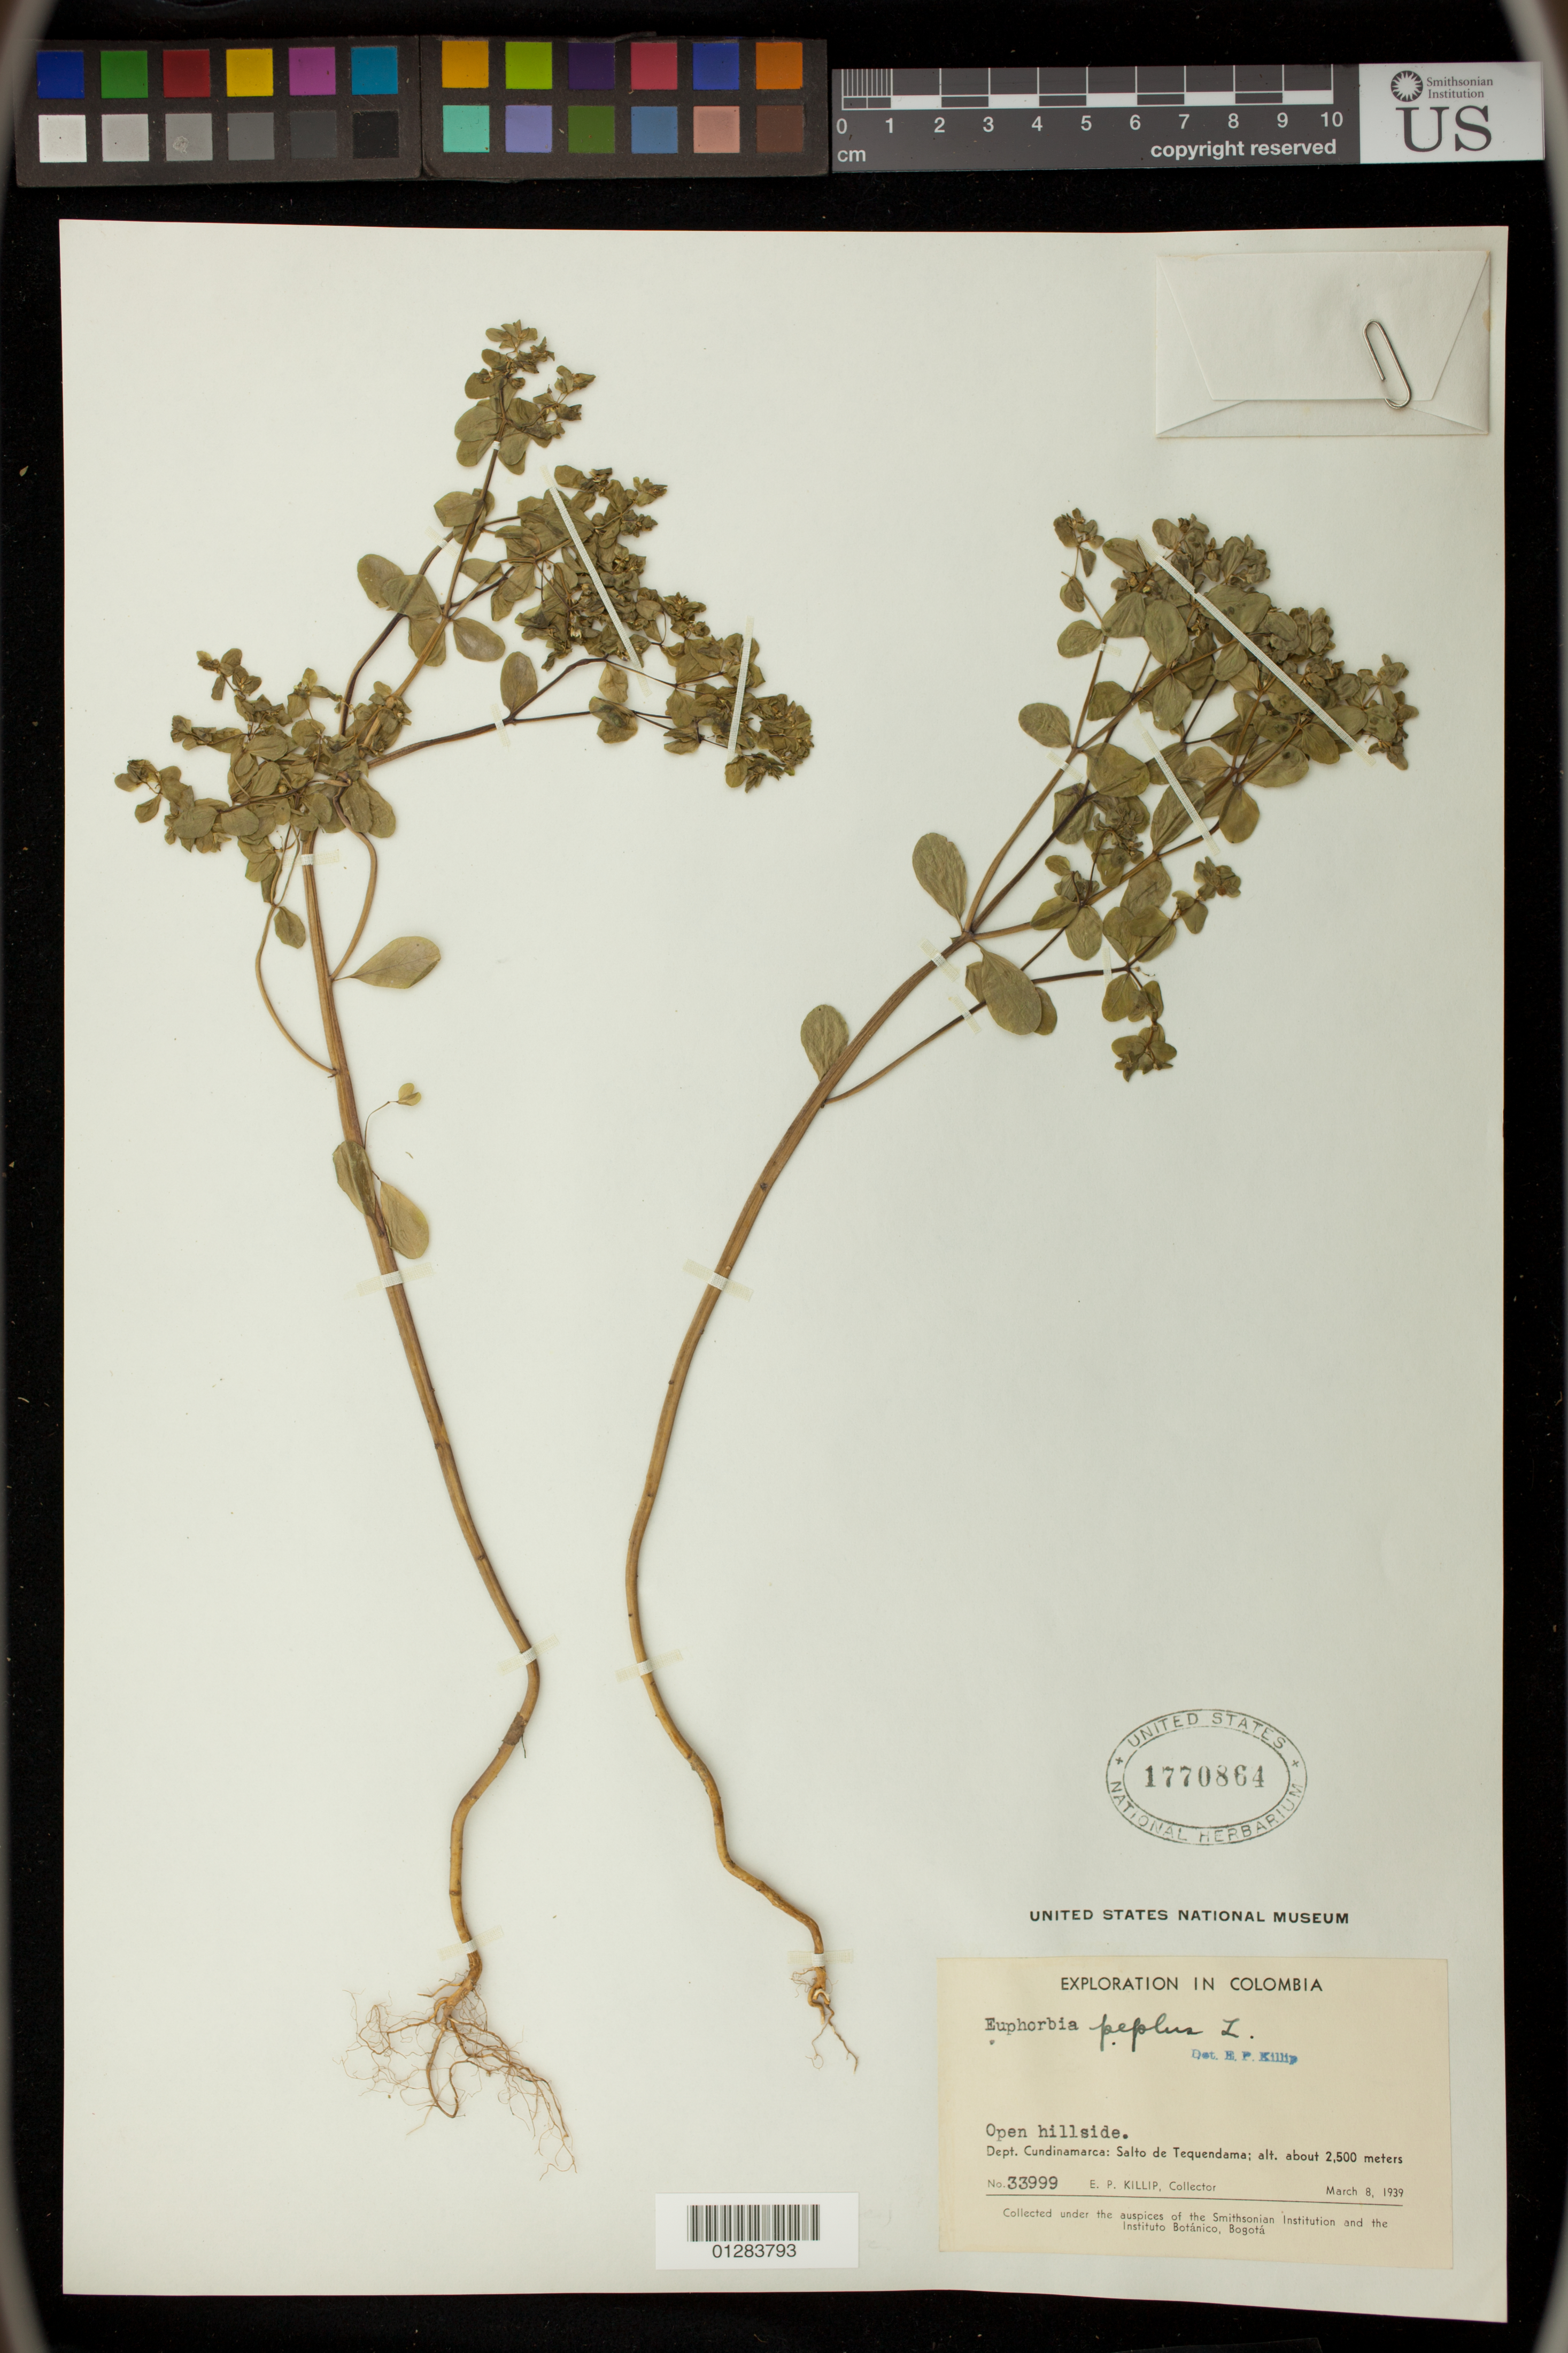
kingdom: Plantae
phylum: Tracheophyta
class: Magnoliopsida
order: Malpighiales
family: Euphorbiaceae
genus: Euphorbia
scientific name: Euphorbia peplus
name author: L.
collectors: E. P. Killip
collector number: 33999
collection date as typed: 08 Mar 1939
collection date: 1939-03-08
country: Colombia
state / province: Cundinamarca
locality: Salto de Tequendama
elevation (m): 2500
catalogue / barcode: US 1770864